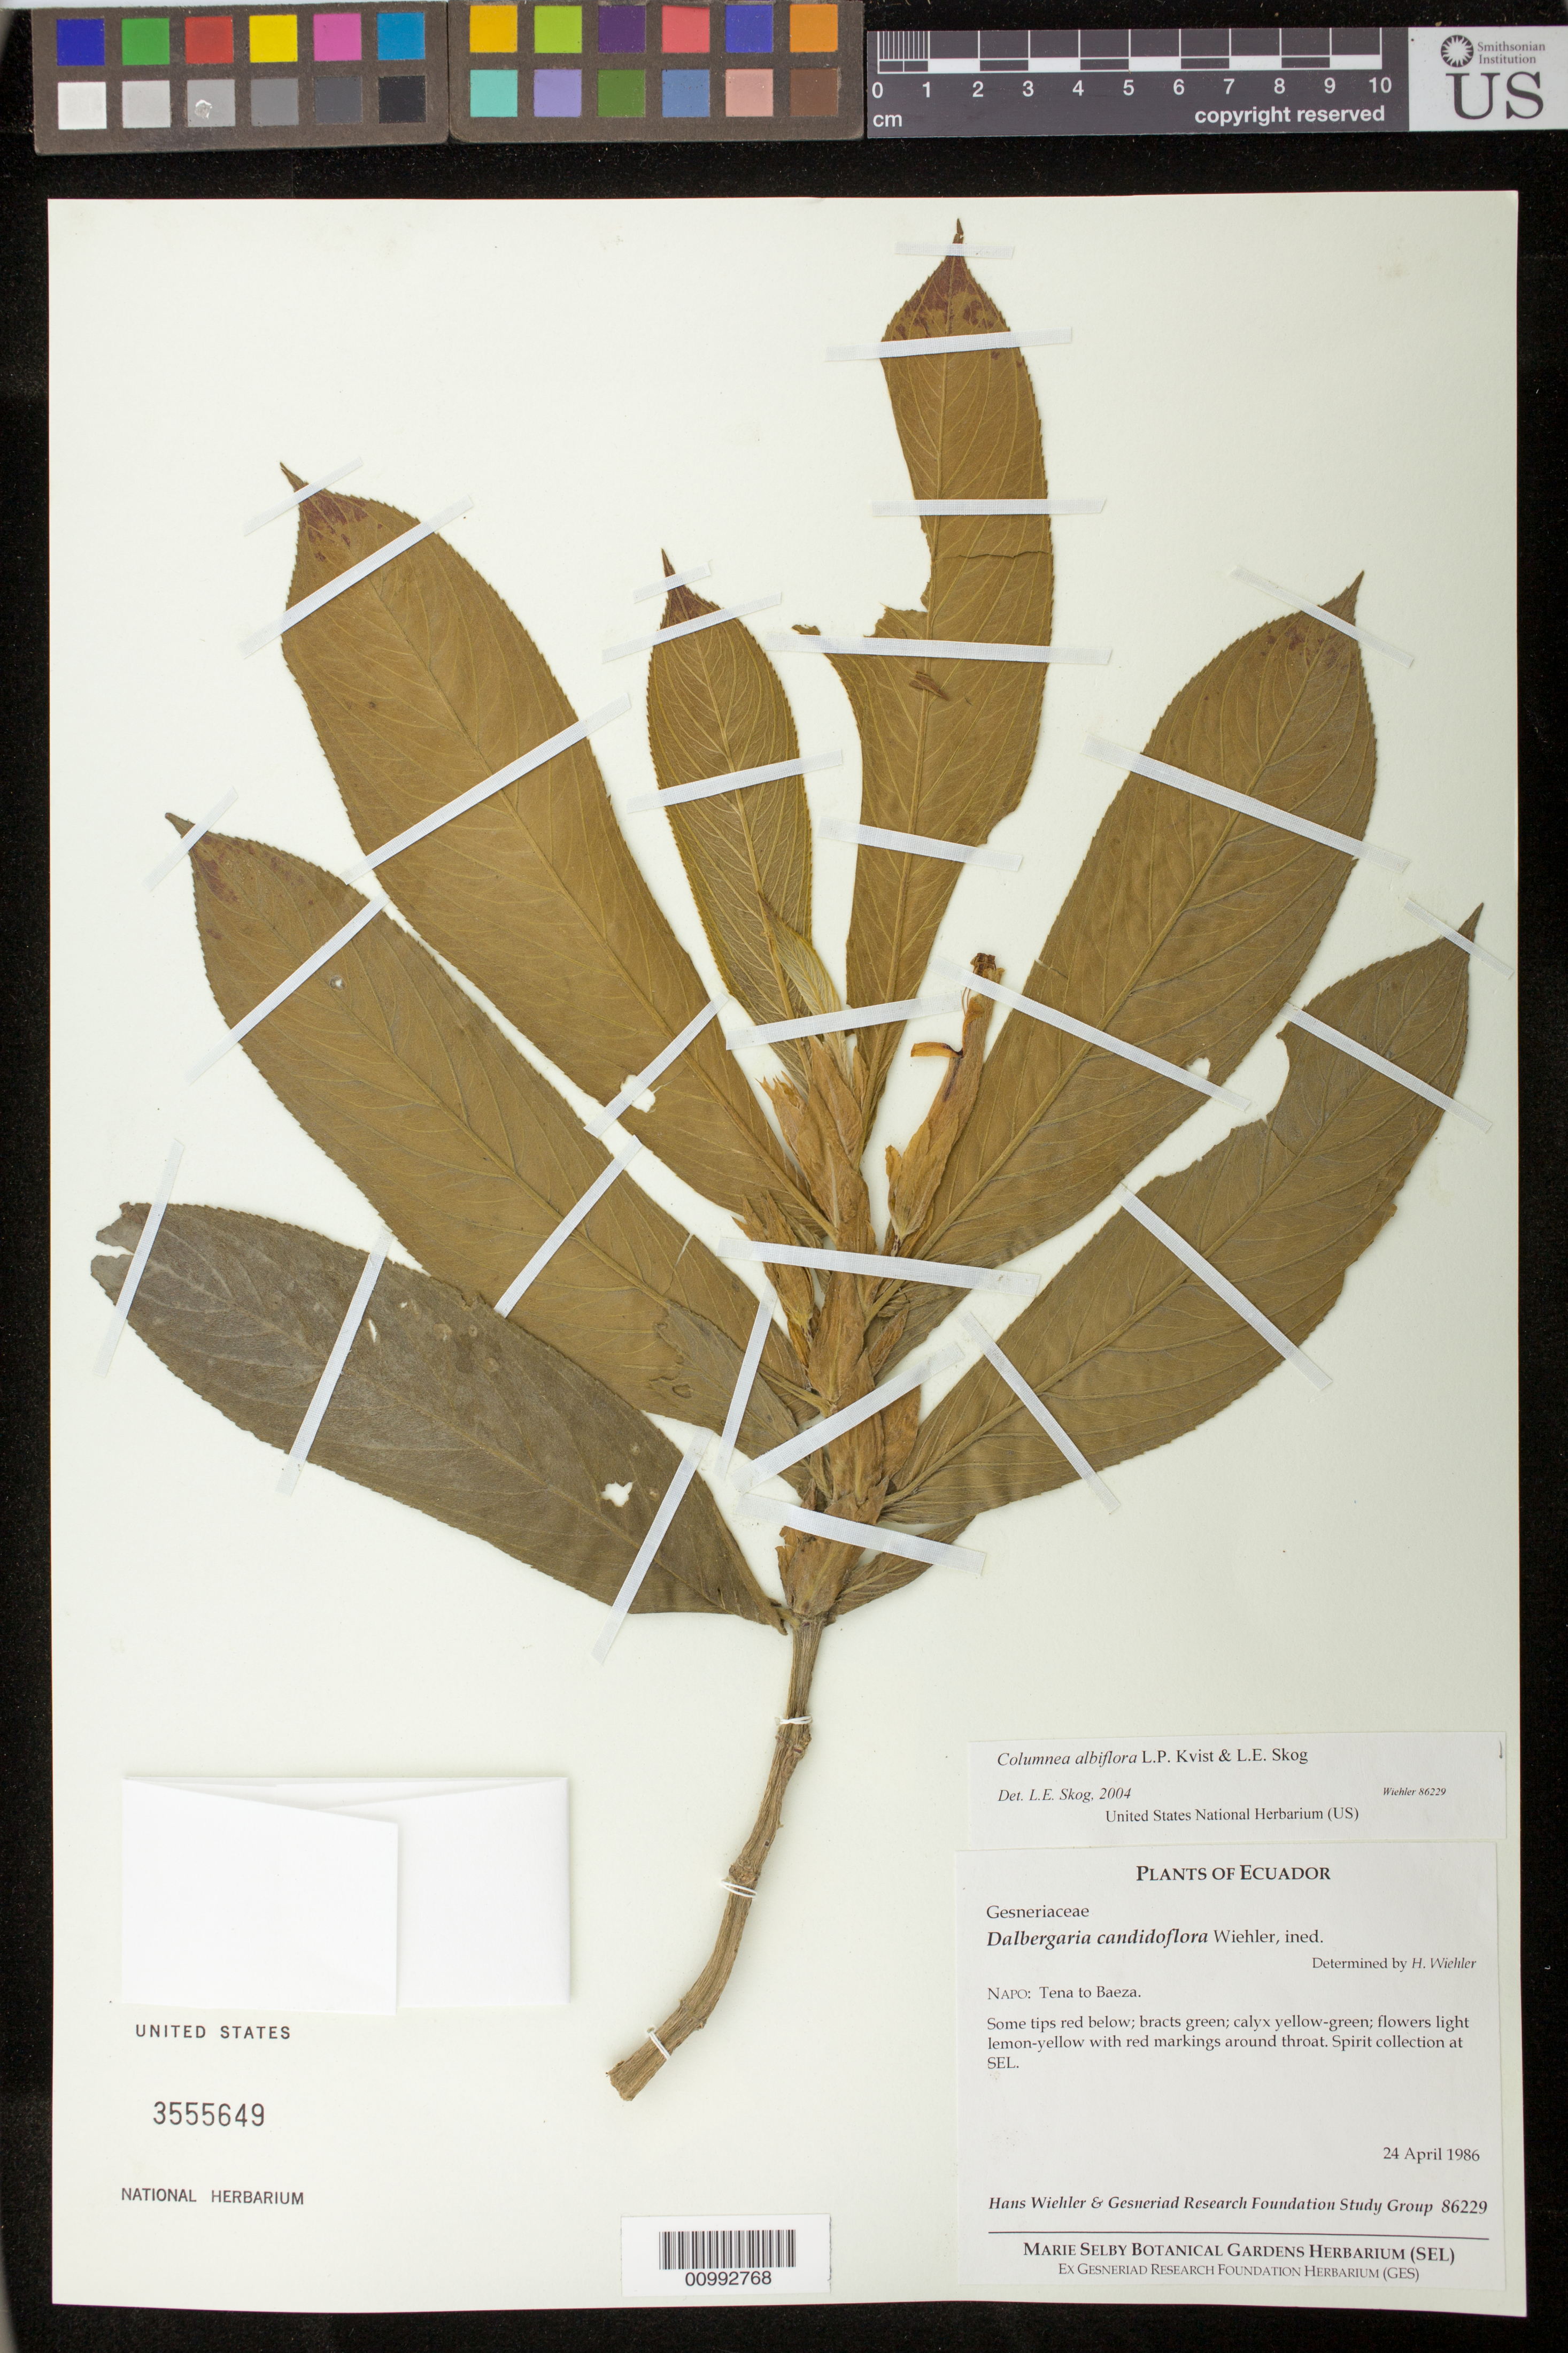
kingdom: Plantae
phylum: Tracheophyta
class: Magnoliopsida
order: Lamiales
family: Gesneriaceae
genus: Columnea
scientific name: Columnea albiflora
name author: L.P. Kvist & L.E. Skog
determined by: Skog, Laurence E.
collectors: H. J. Wiehler & GRF Study Group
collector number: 86229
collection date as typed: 24 Apr 1986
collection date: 1986-04-24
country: Ecuador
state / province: Napo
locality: Napo: Tena to Baeza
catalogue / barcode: US 3555649